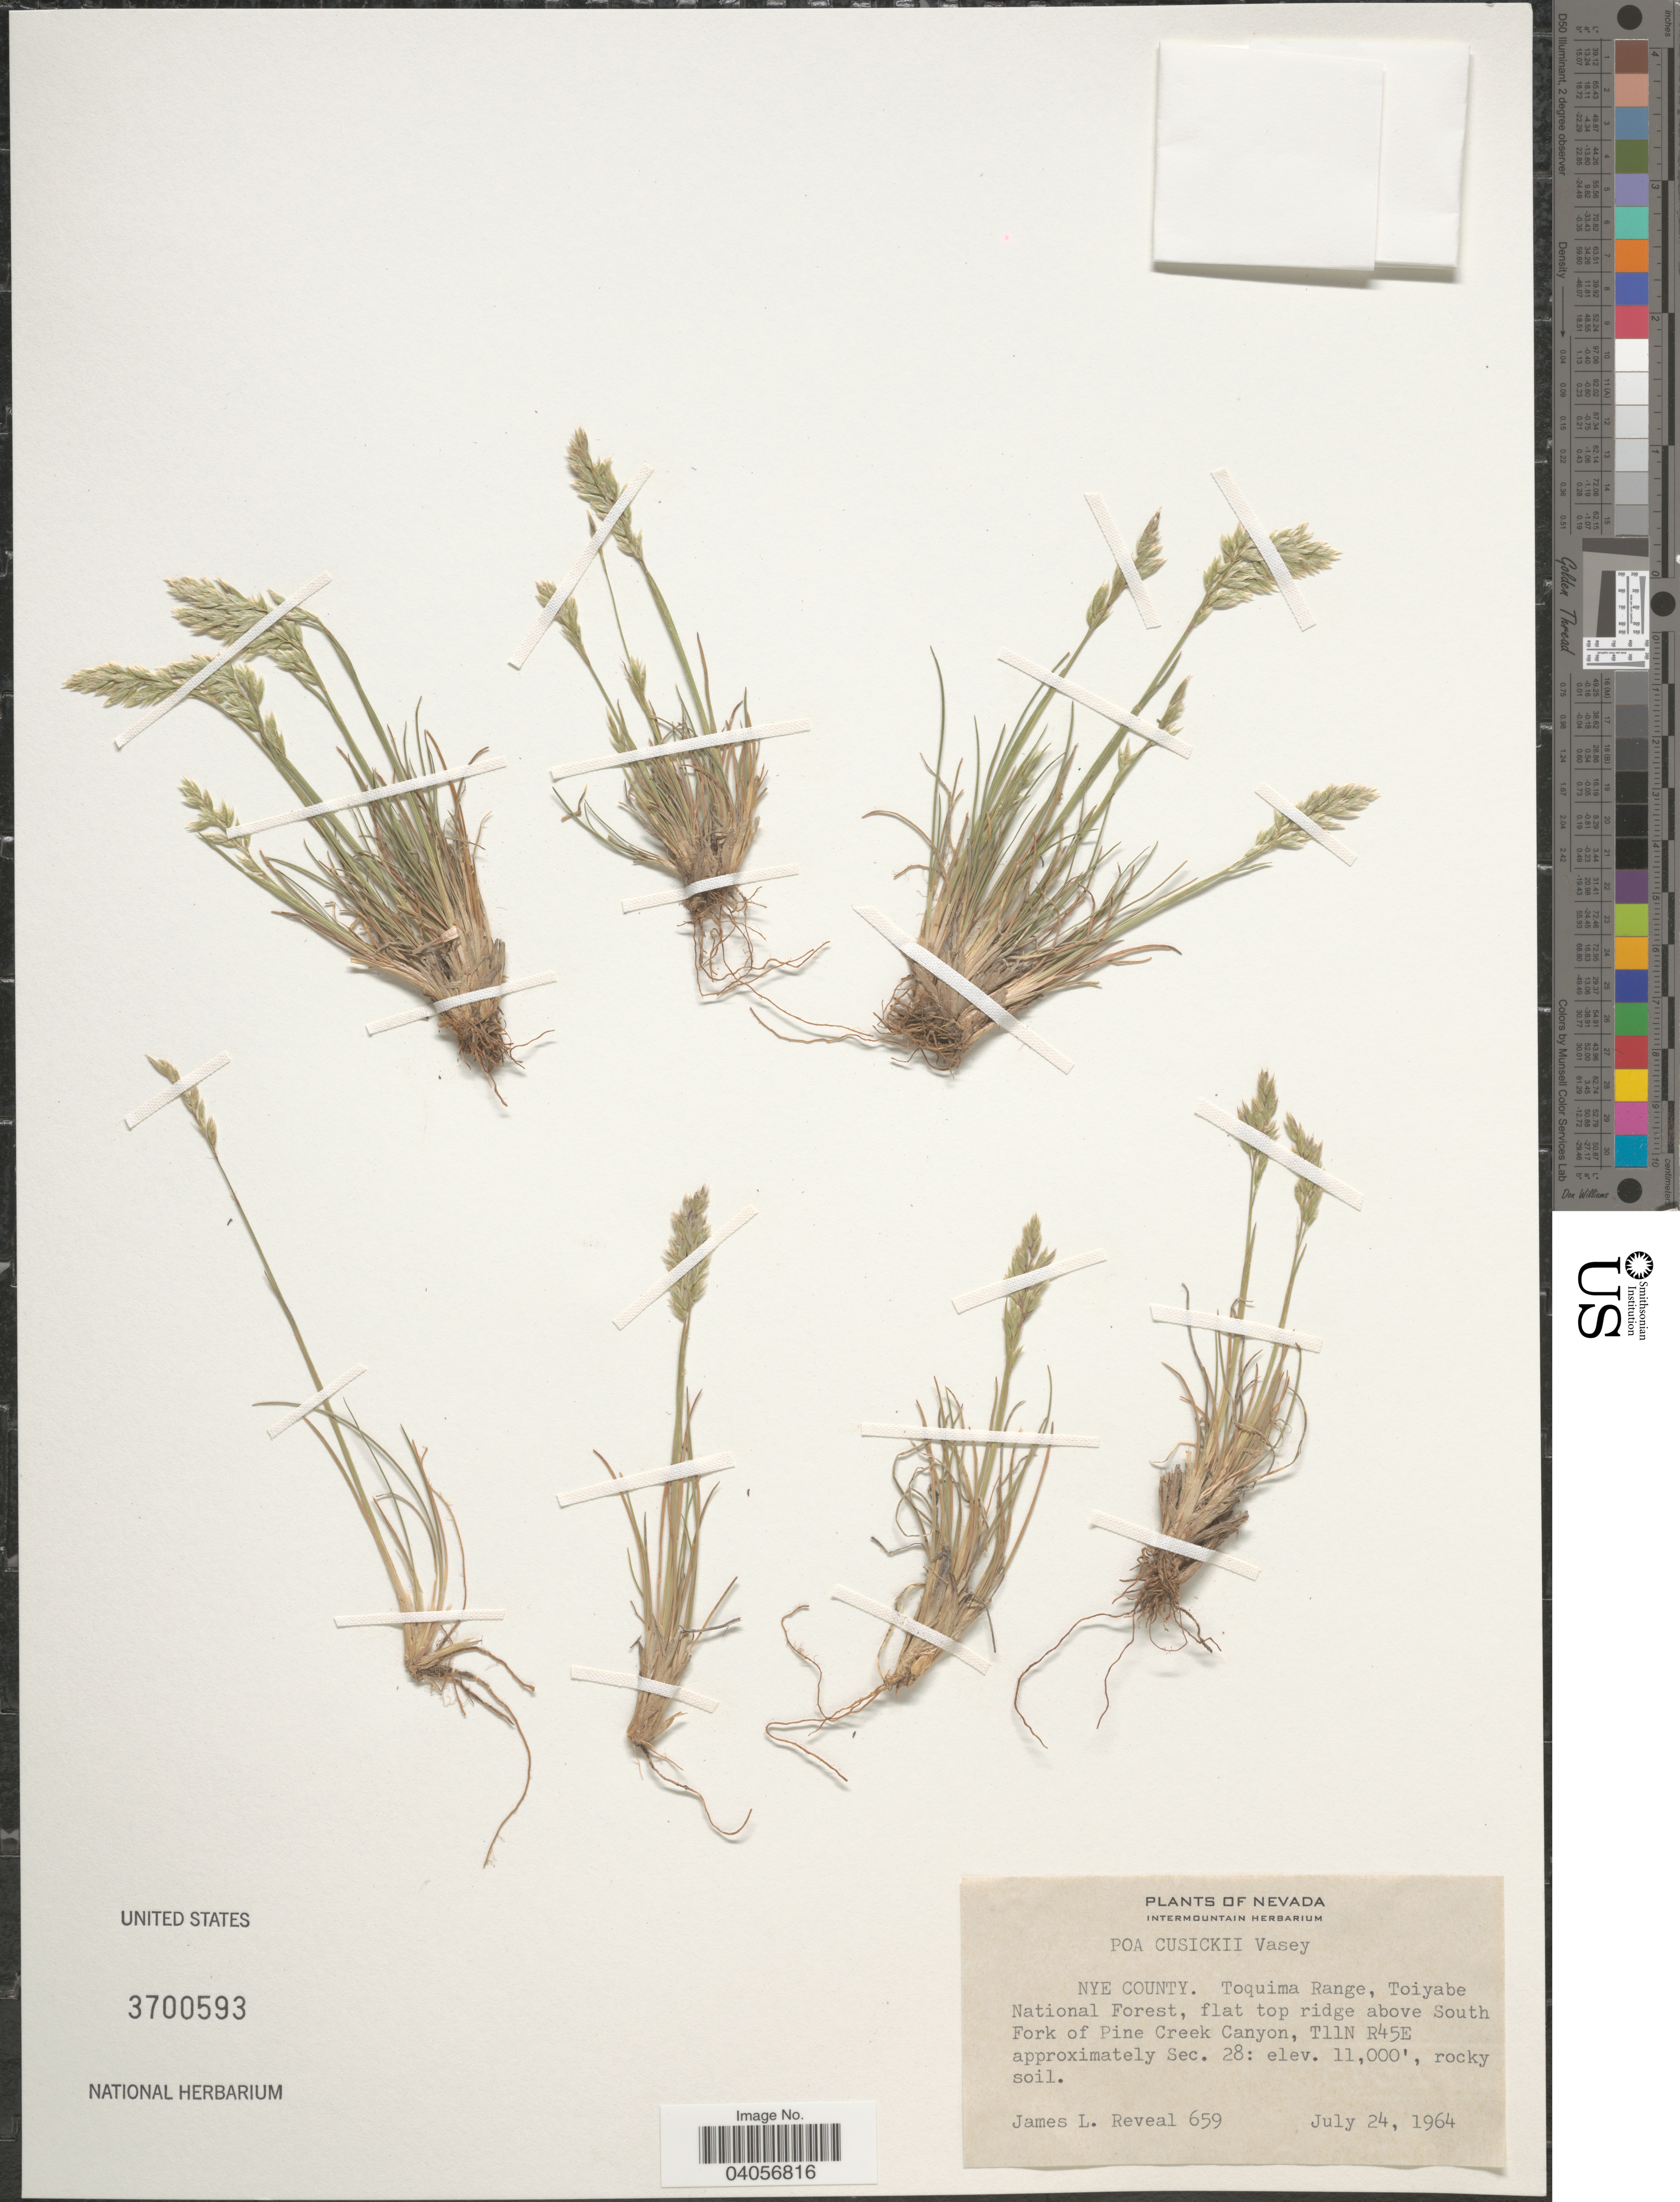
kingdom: Plantae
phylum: Tracheophyta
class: Liliopsida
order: Poales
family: Poaceae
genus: Poa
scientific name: Poa cusickii subsp. cusickii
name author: Vasey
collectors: J. L. Reveal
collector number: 659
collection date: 1964-07-24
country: United States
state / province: Nevada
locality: Nye County. Toquima Range, Toiyabe National Forest, flat top ridge above South Fork of Pine Creek Canyon, T11N R45E approximately Sec. 28.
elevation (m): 3353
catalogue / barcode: US 3700593